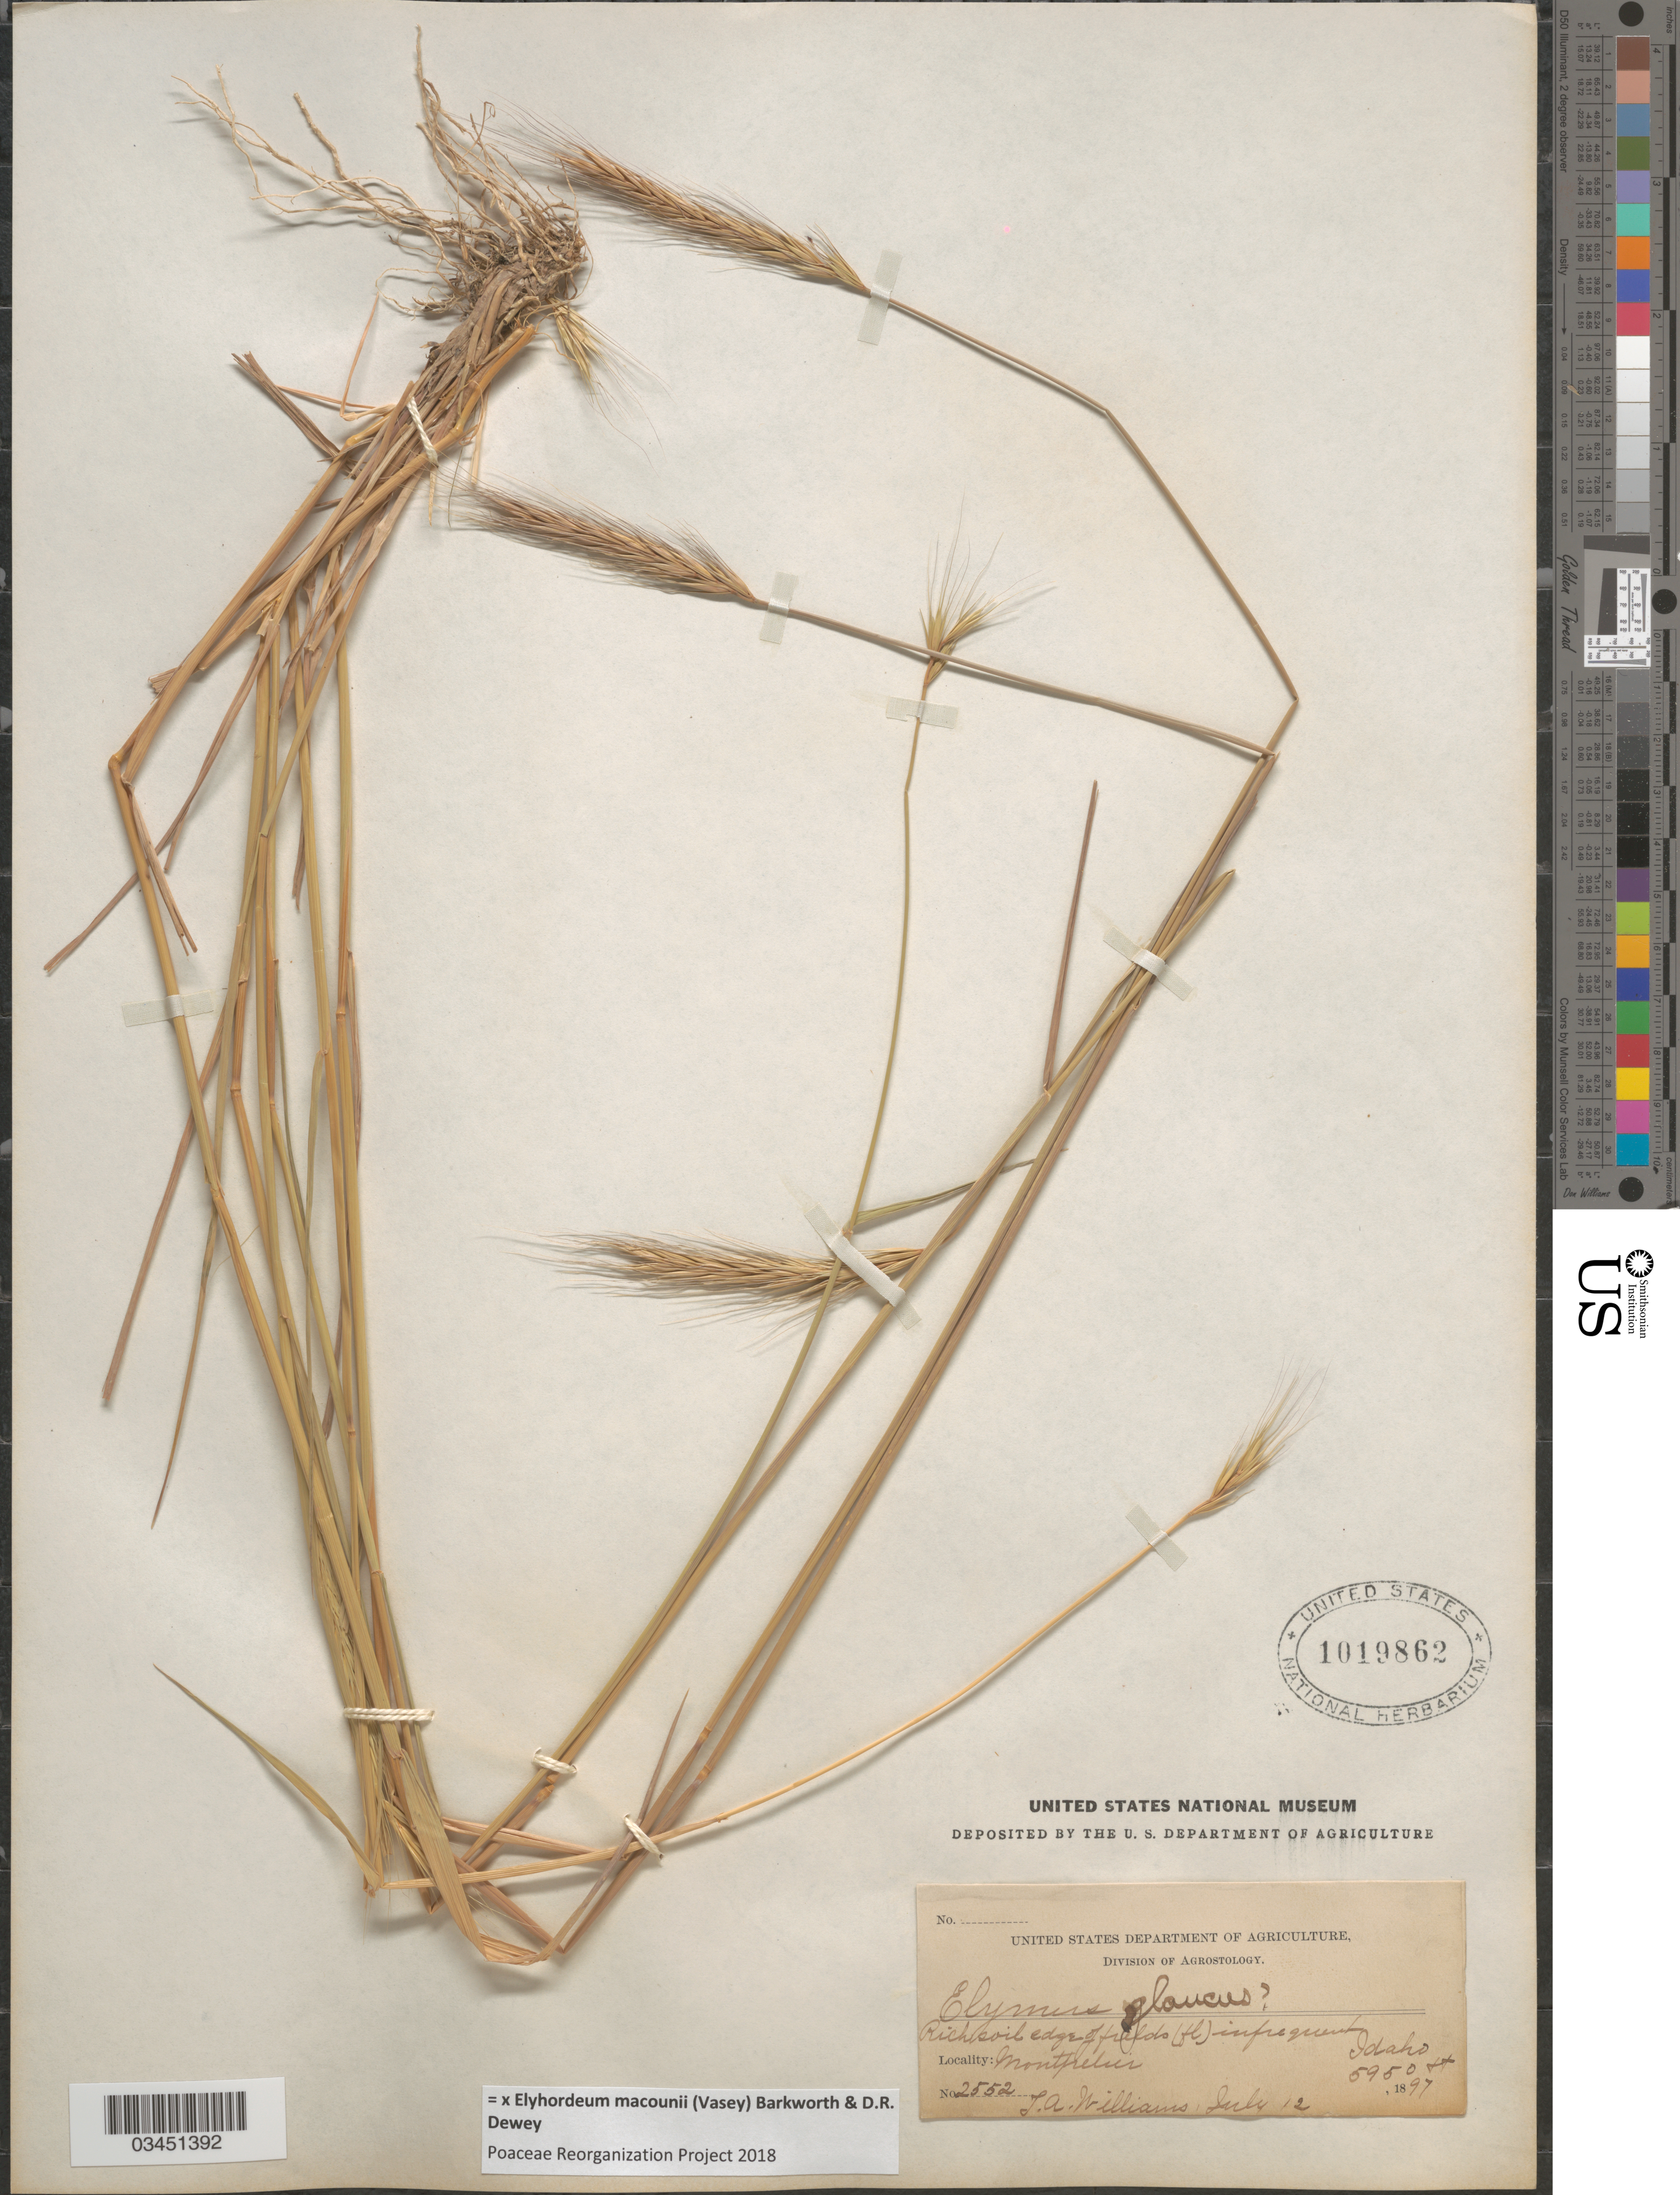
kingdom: Plantae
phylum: Tracheophyta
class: Liliopsida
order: Poales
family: Poaceae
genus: Elyhordeum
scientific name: x Elyhordeum macounii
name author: (Vasey) Barkworth & Dewey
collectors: J. A. Williams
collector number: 2552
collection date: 1897-07-12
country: United States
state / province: Idaho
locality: Montpelier.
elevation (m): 1814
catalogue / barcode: US 1019862